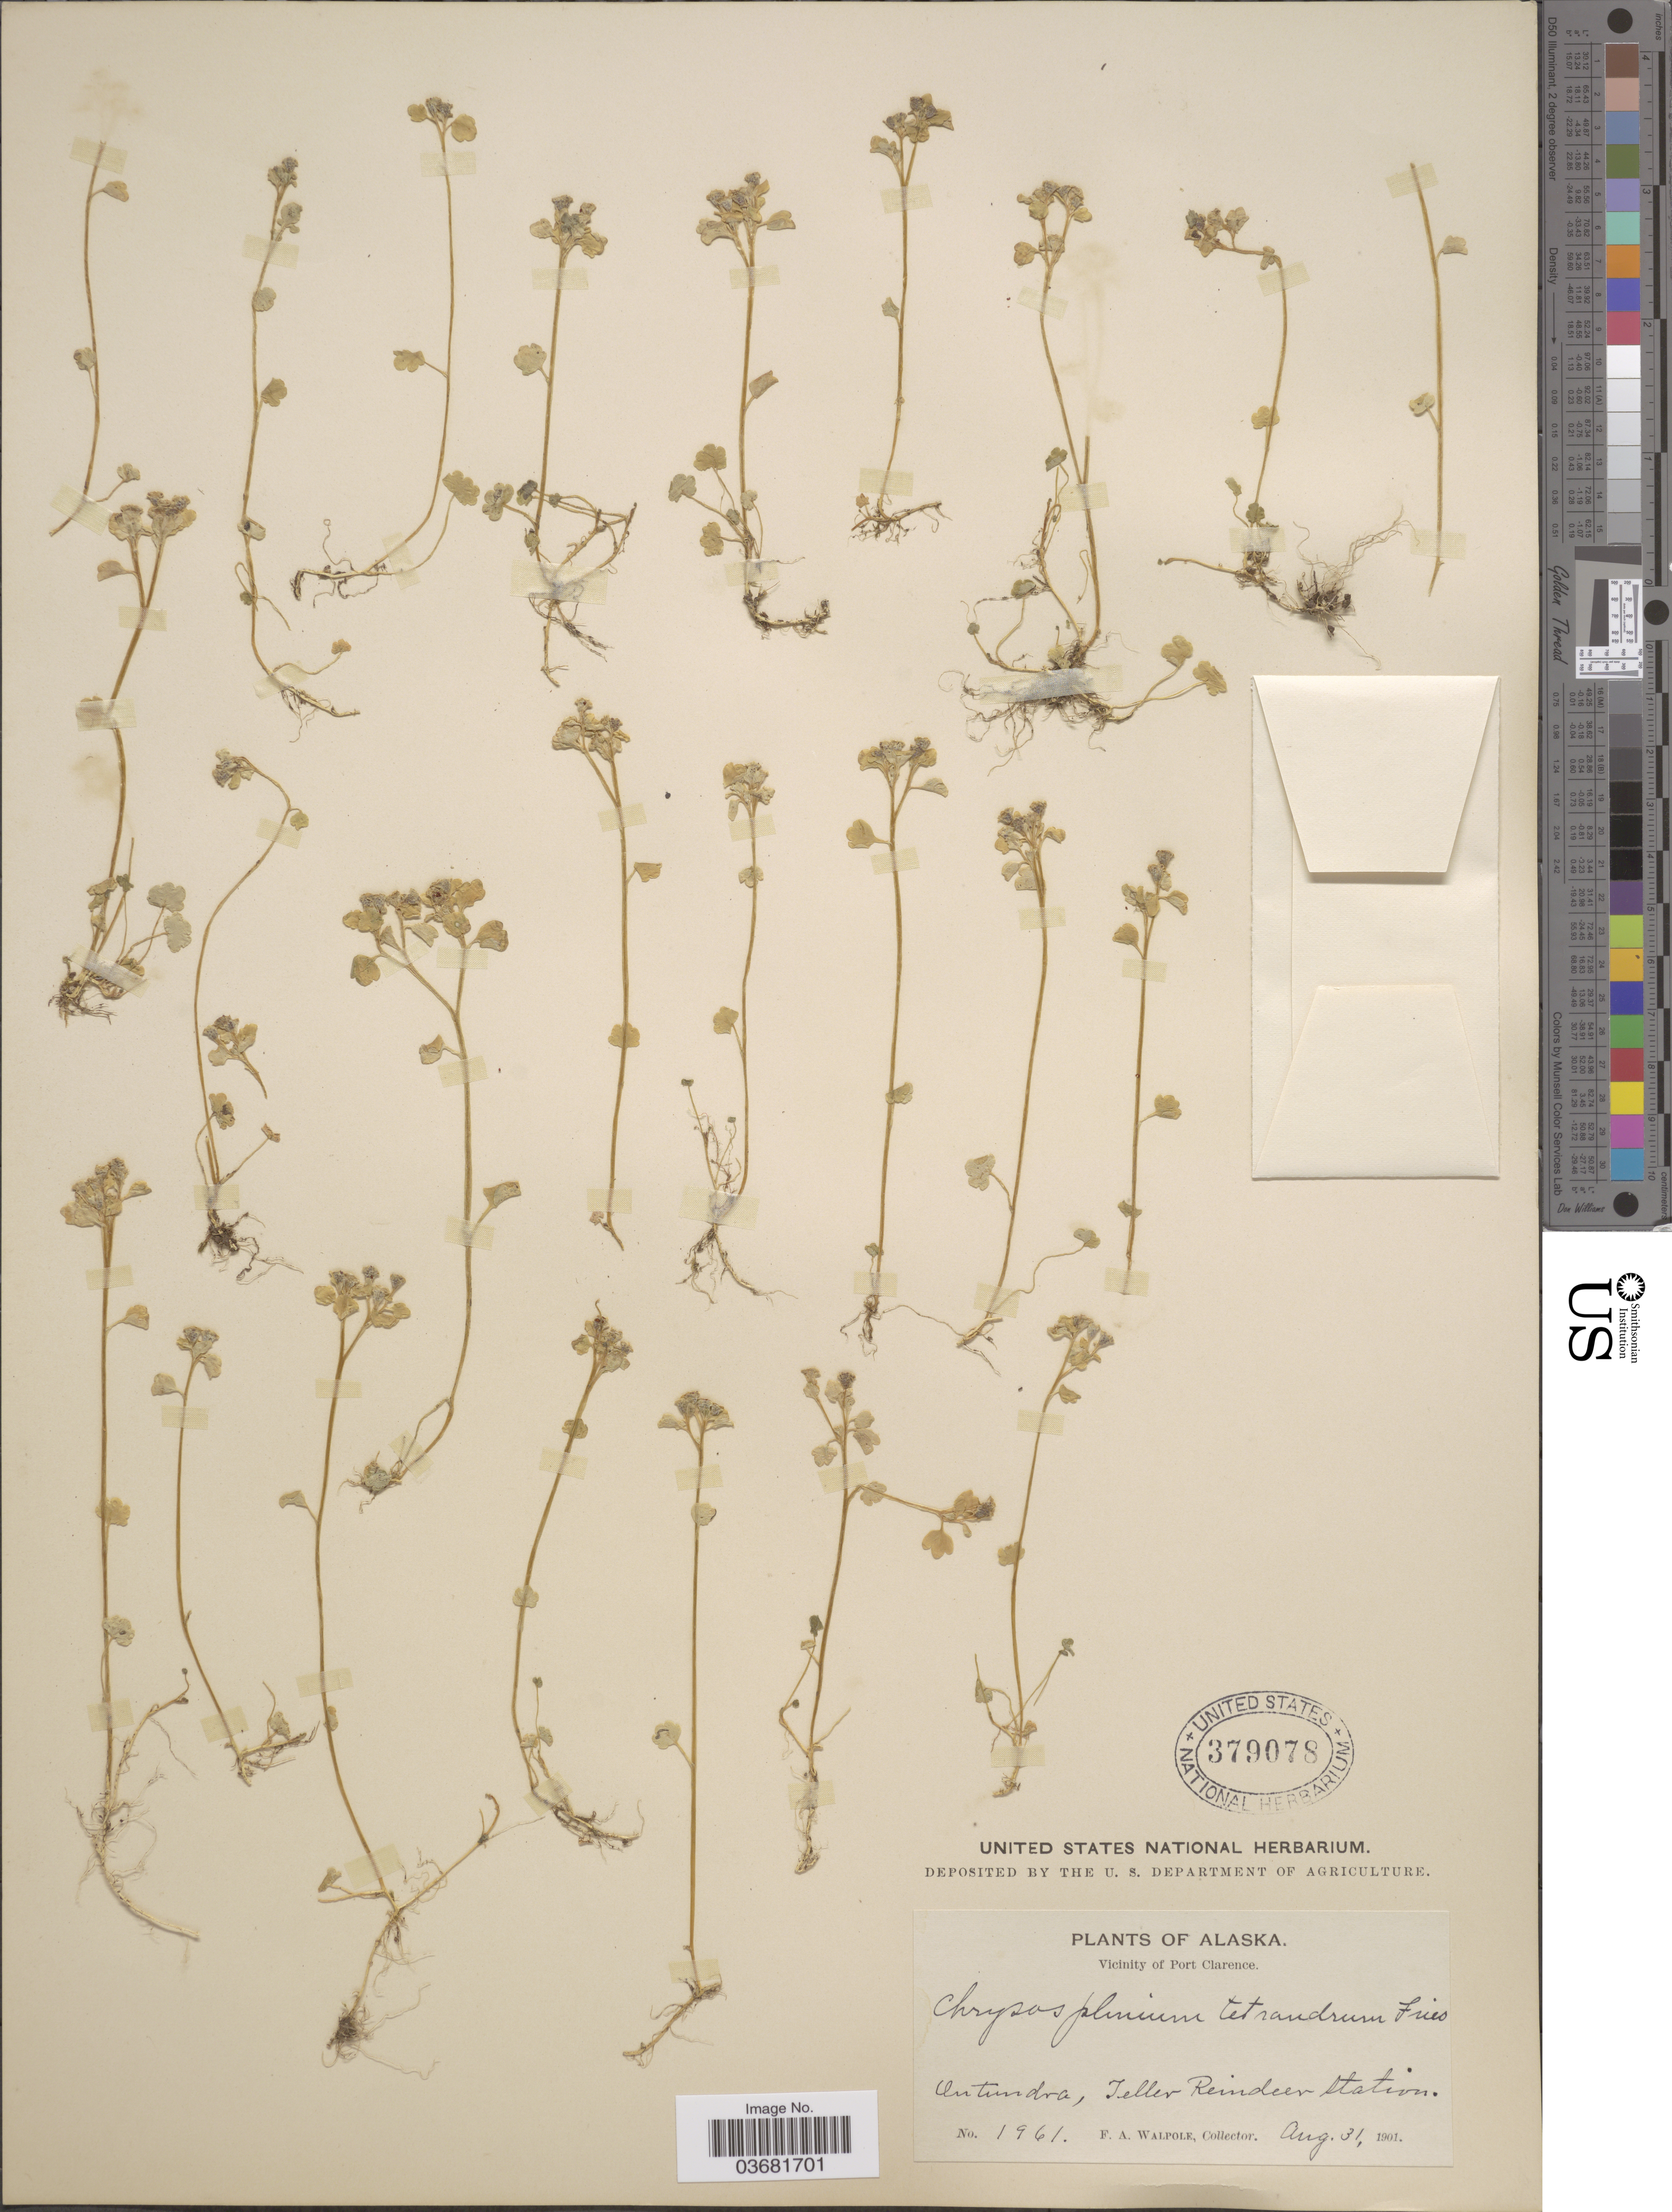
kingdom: Plantae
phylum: Tracheophyta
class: Magnoliopsida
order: Saxifragales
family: Saxifragaceae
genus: Chrysosplenium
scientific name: Chrysosplenium tetrandrum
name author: (N. Lund) Th. Fr.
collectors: F. Walpole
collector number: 1961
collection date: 1901-08-31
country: United States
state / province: Alaska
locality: Vicinity of Port Clarence. On tundra, Teller Reindeer Station.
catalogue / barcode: US 379078